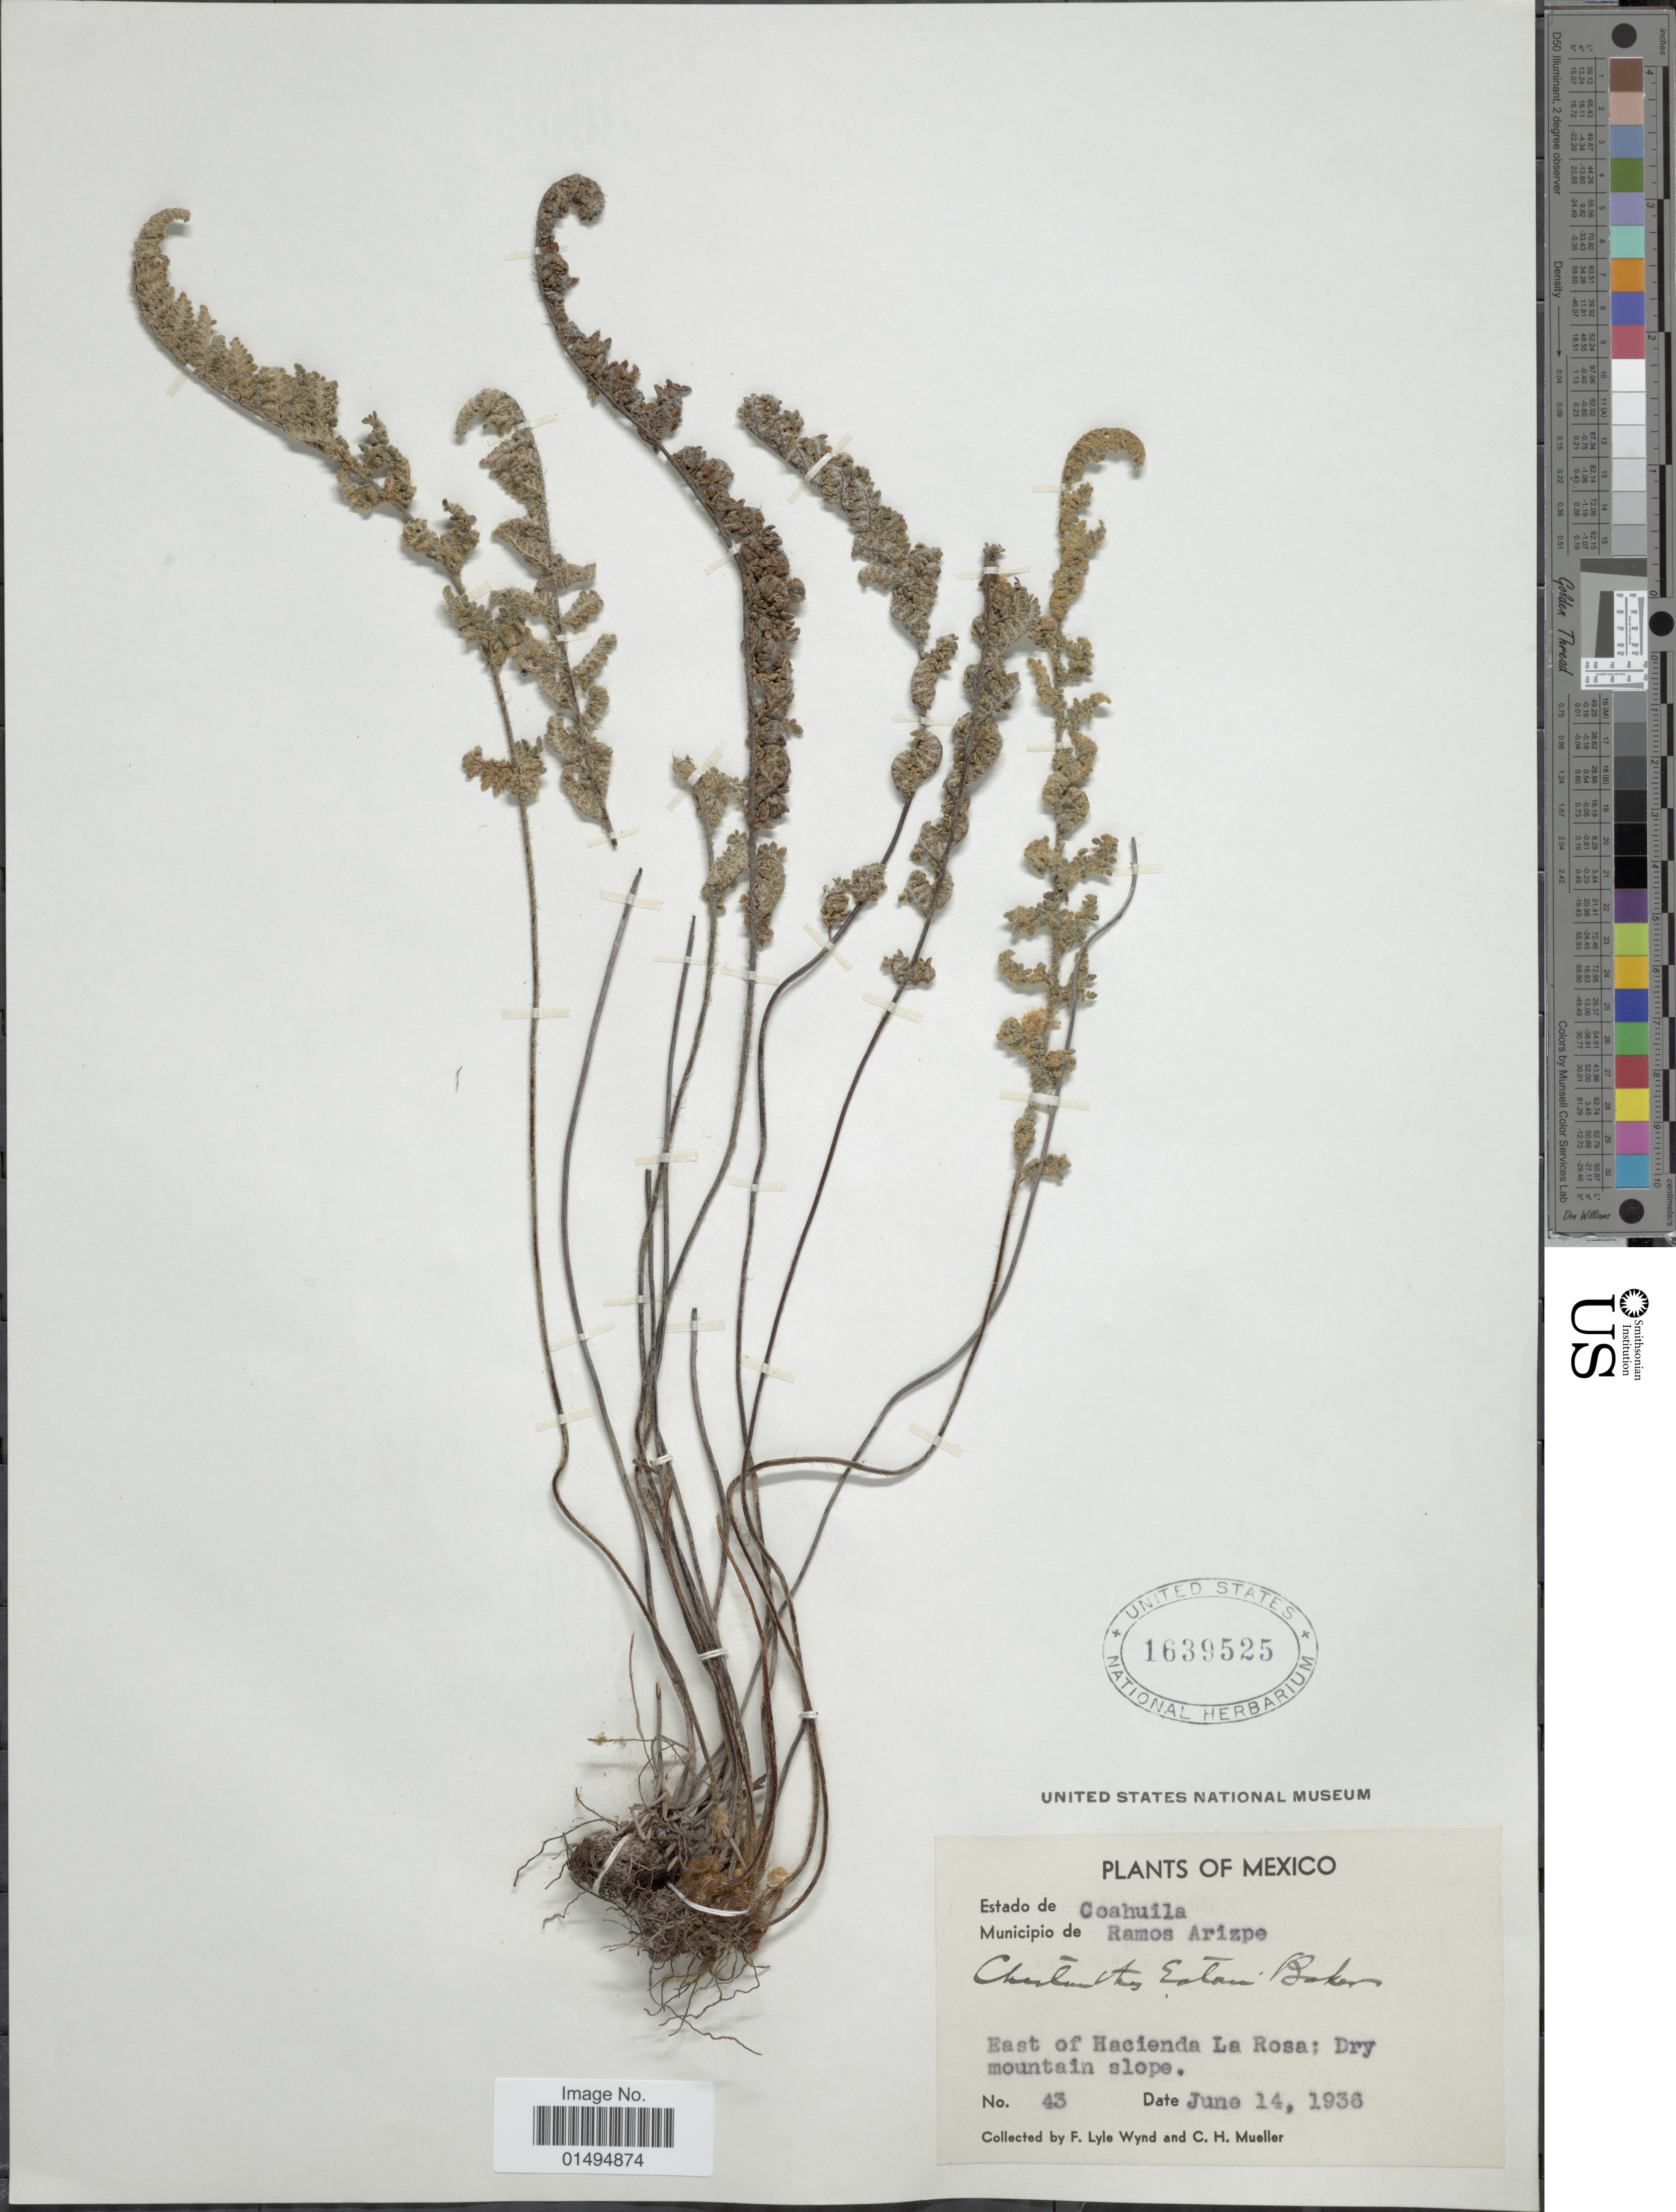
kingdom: Plantae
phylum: Tracheophyta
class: Polypodiopsida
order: Polypodiales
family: Pteridaceae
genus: Myriopteris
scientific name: Myriopteris rufa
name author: Fée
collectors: F. L. Wynd & C. H. Müller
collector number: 43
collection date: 1936-06-14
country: Mexico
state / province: Coahuila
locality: Estado de Coahuila, Municipio de Ramos Arizpe, East of Hacienda La Rosa; Dry mountain slope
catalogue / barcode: US 1639525